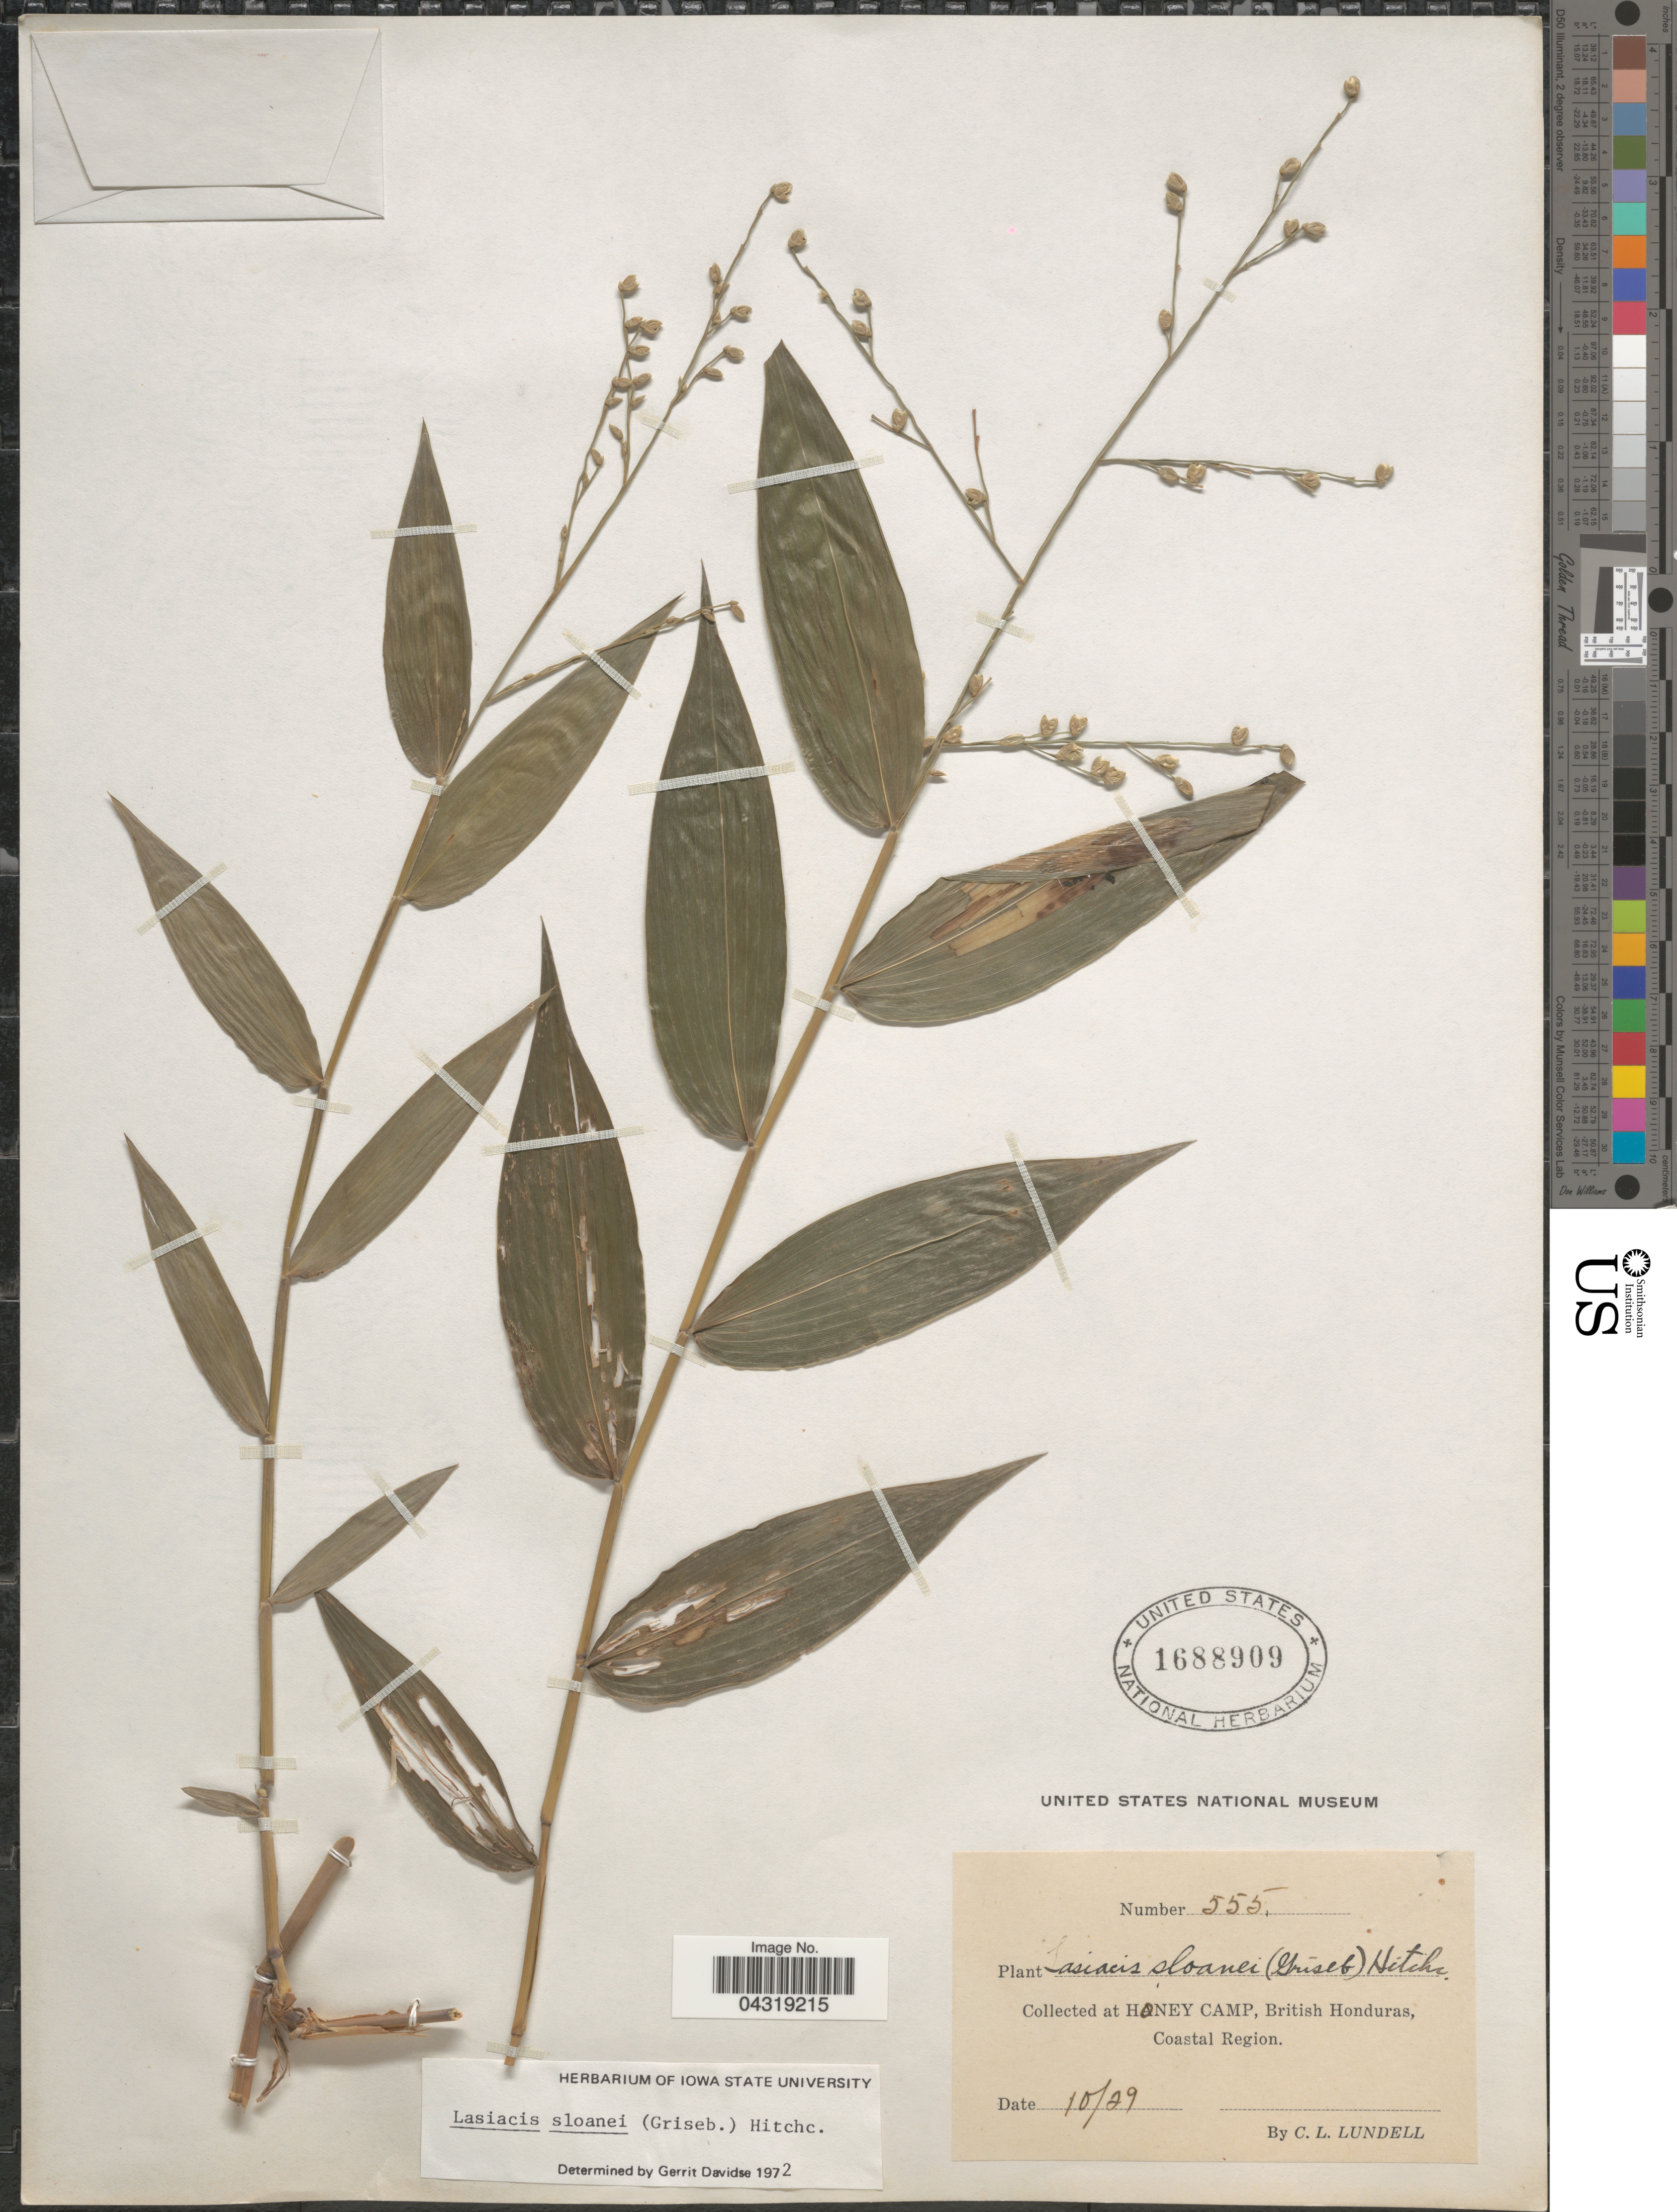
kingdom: Plantae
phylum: Tracheophyta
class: Liliopsida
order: Poales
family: Poaceae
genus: Lasiacis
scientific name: Lasiacis sloanei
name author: (Griseb.) Hitchc.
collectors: C. L. Lundell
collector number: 555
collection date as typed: Transcribed d/m/y: /10/29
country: Belize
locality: At Honey Camp, British Honduras, Coastal Region.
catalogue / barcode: US 1688909